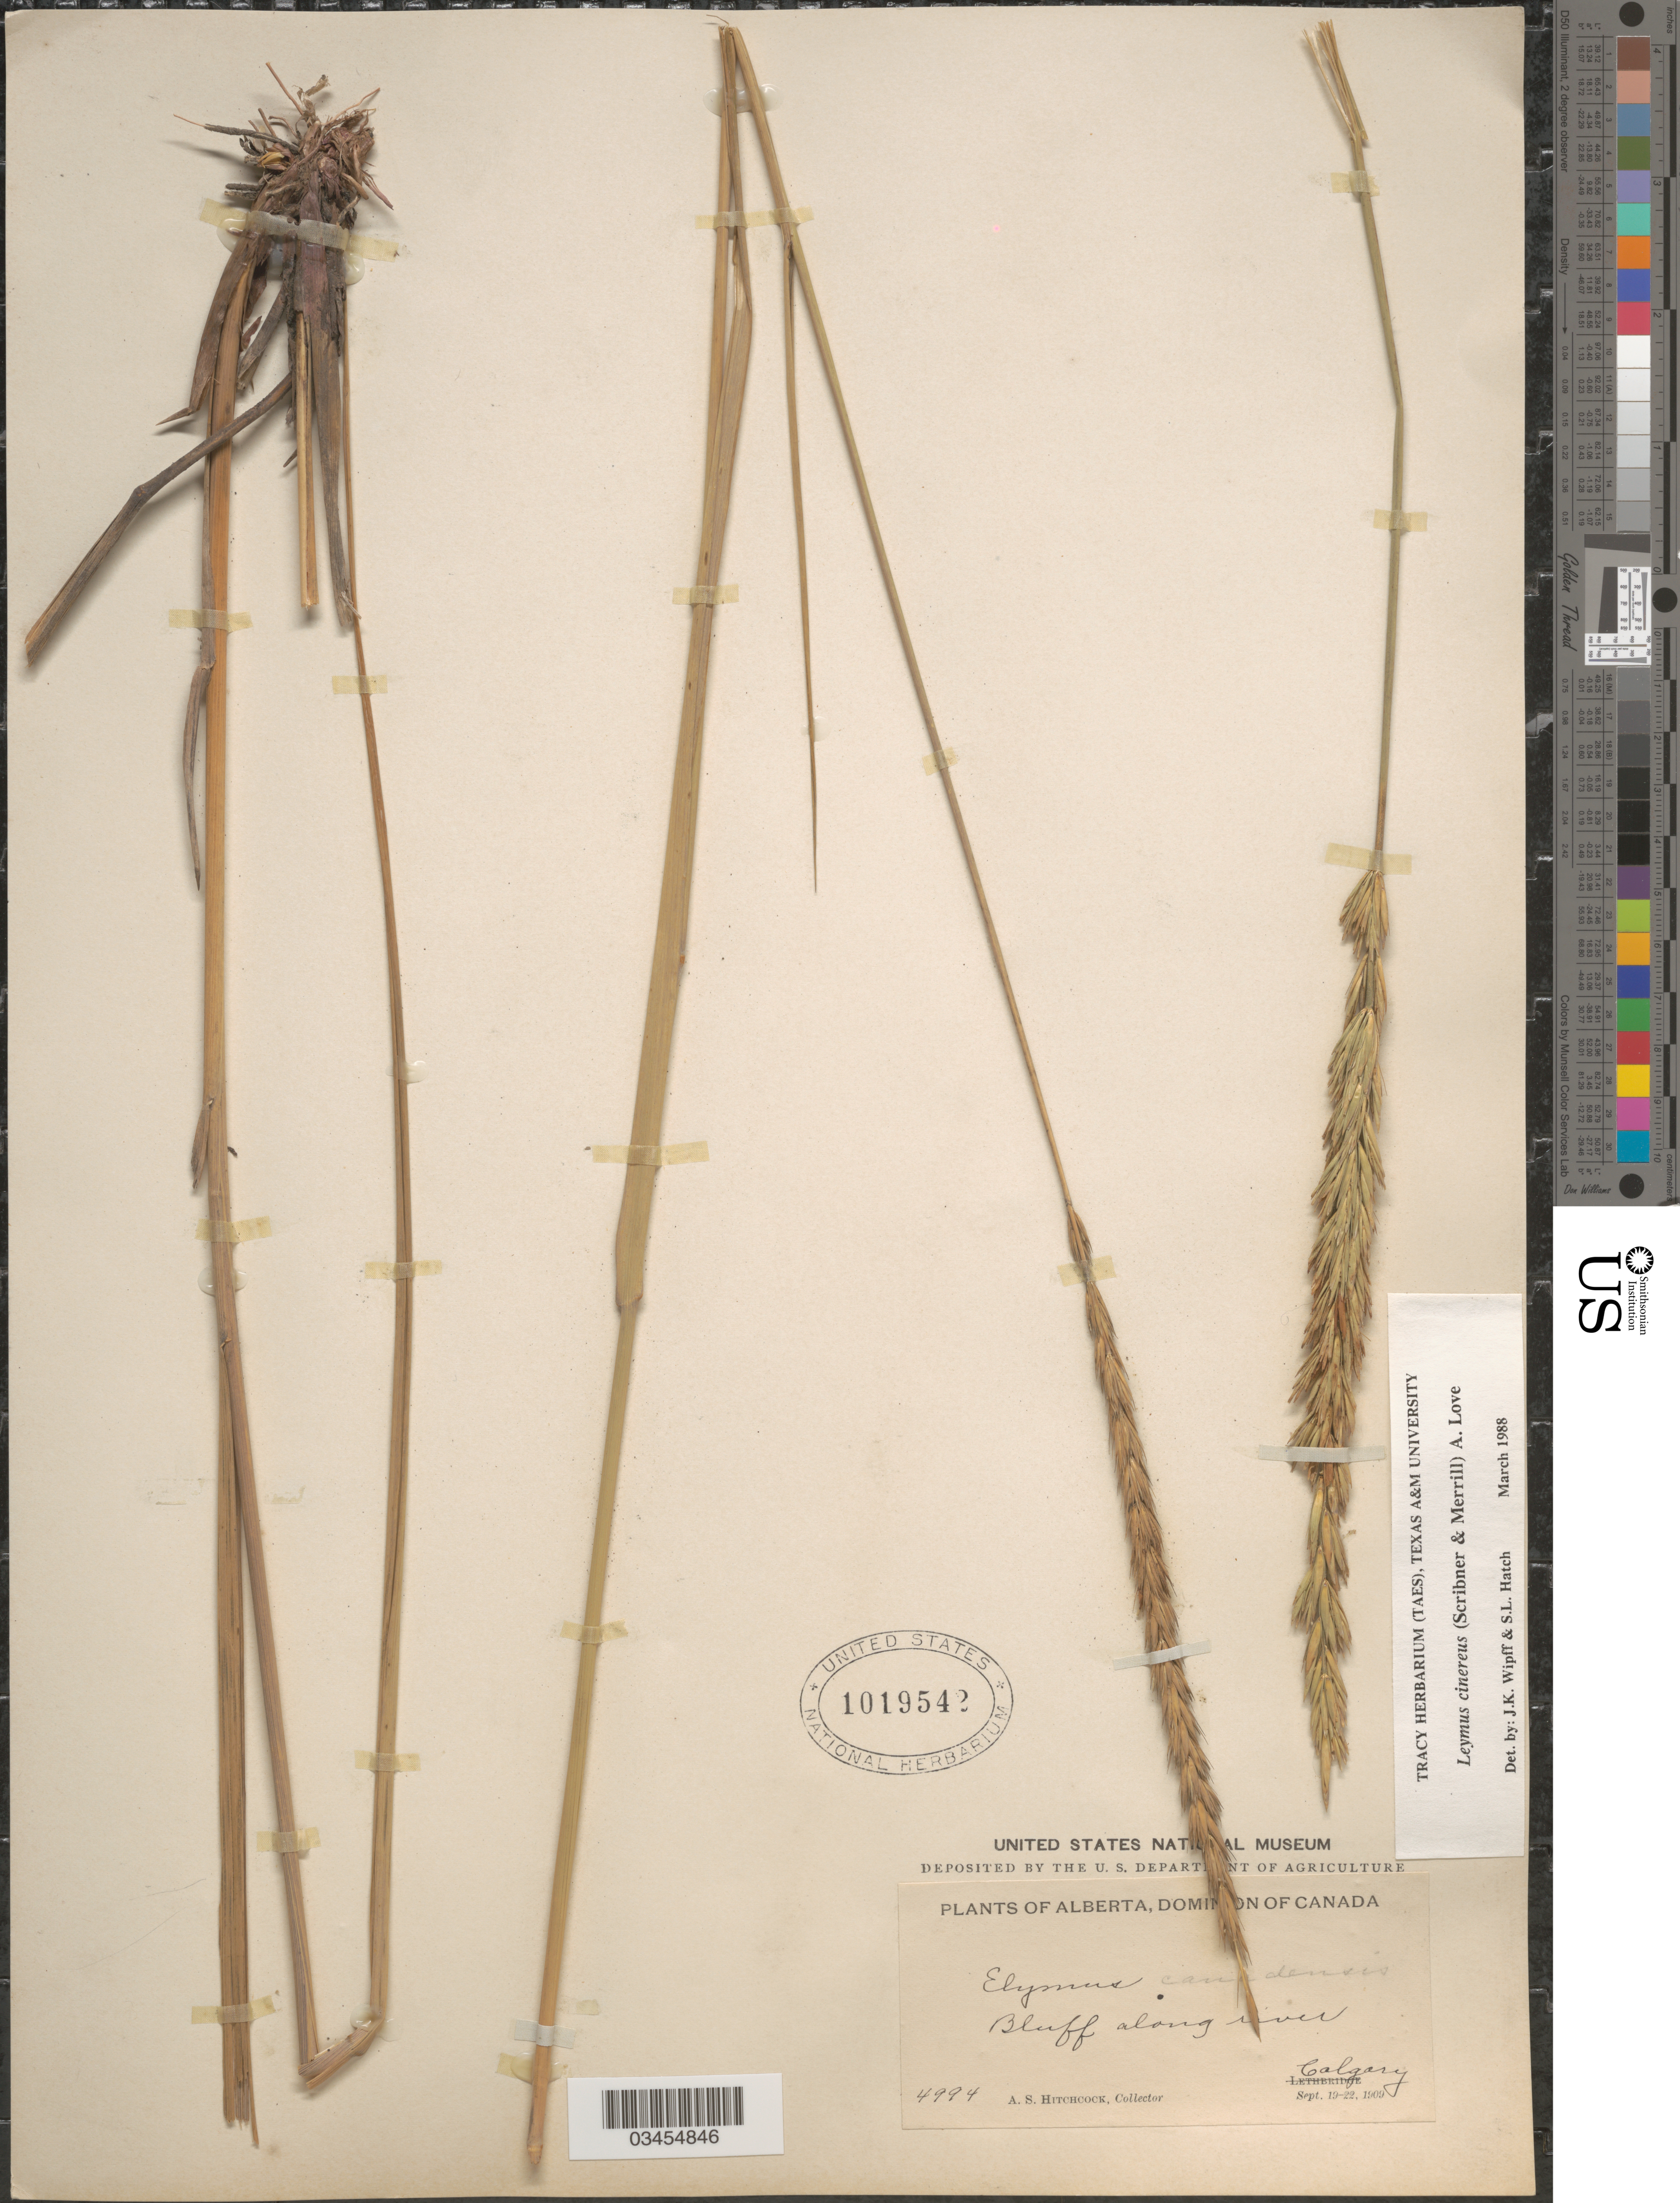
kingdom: Plantae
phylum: Tracheophyta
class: Liliopsida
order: Poales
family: Poaceae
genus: Leymus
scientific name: Leymus condensatus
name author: (J. Presl) Á. Löve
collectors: A. S. Hitchcock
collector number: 4994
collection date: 1909-09-19/1909-09-22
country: Canada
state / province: Alberta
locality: Bluff along river. Colgary.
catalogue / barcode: US 1019542